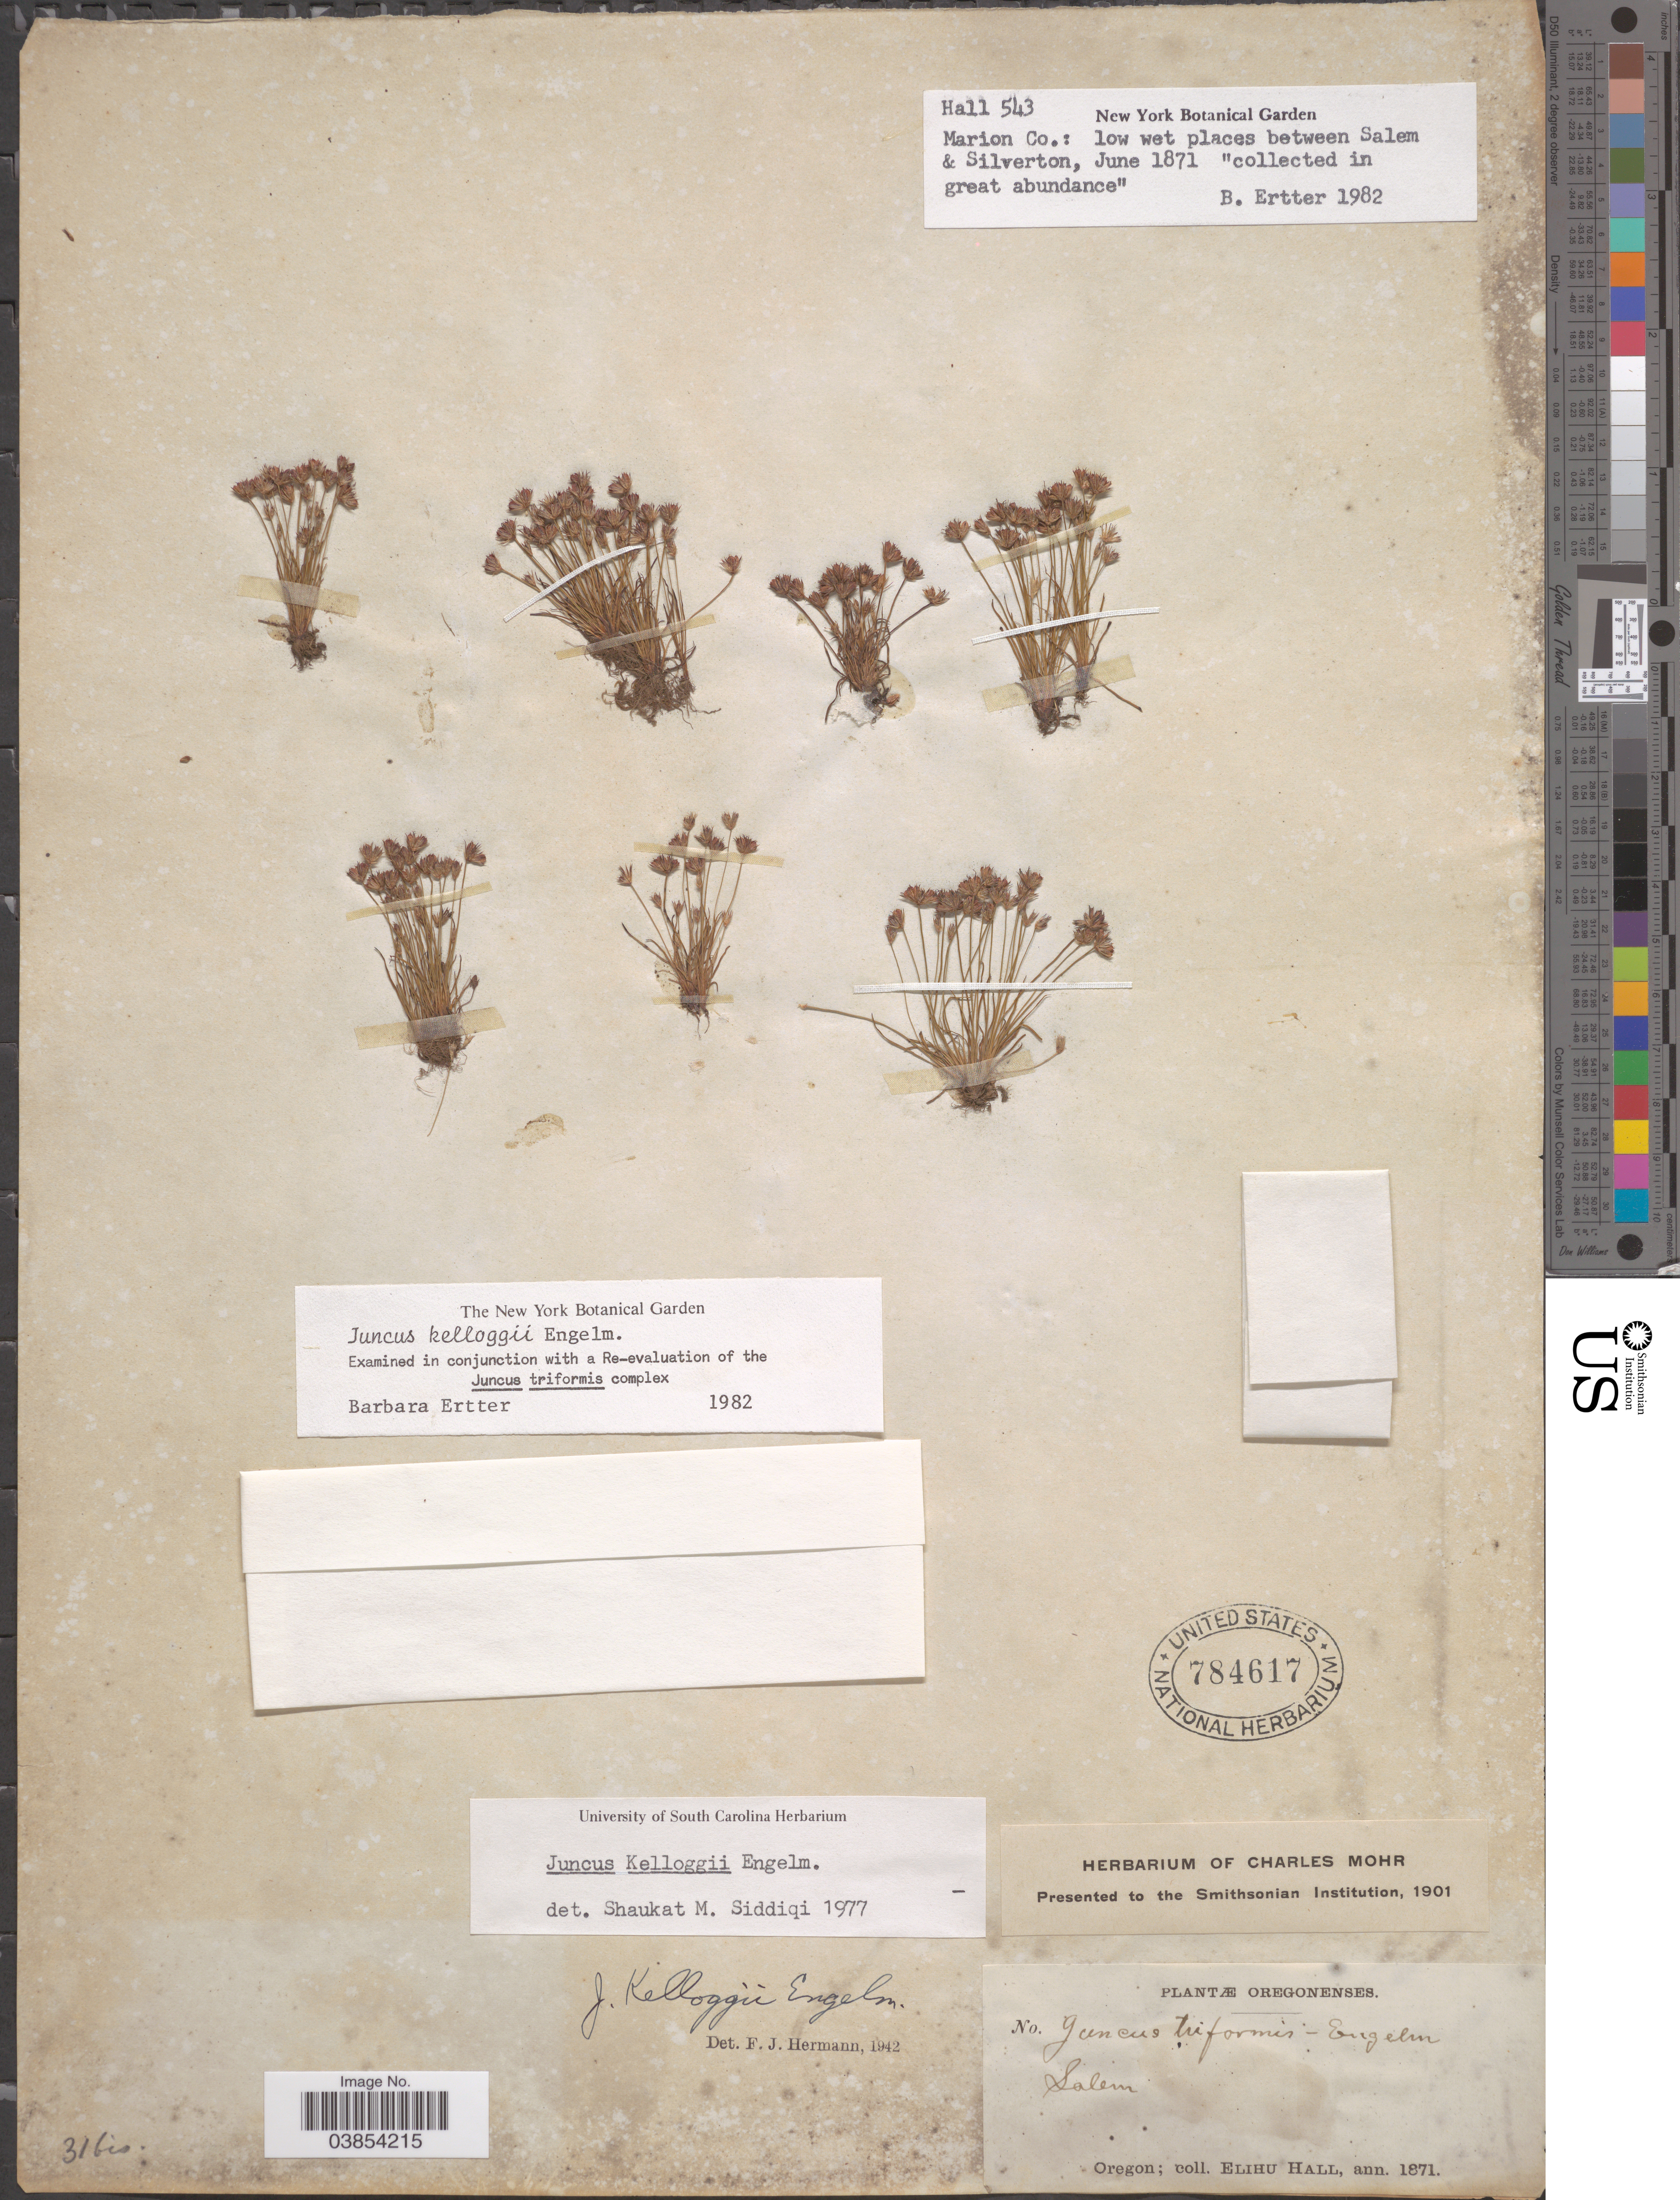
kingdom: Plantae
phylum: Tracheophyta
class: Liliopsida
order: Poales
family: Juncaceae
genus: Juncus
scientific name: Juncus kelloggii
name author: Engelm.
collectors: E. Hall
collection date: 1871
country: United States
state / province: Oregon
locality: Salem.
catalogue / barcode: US 784617